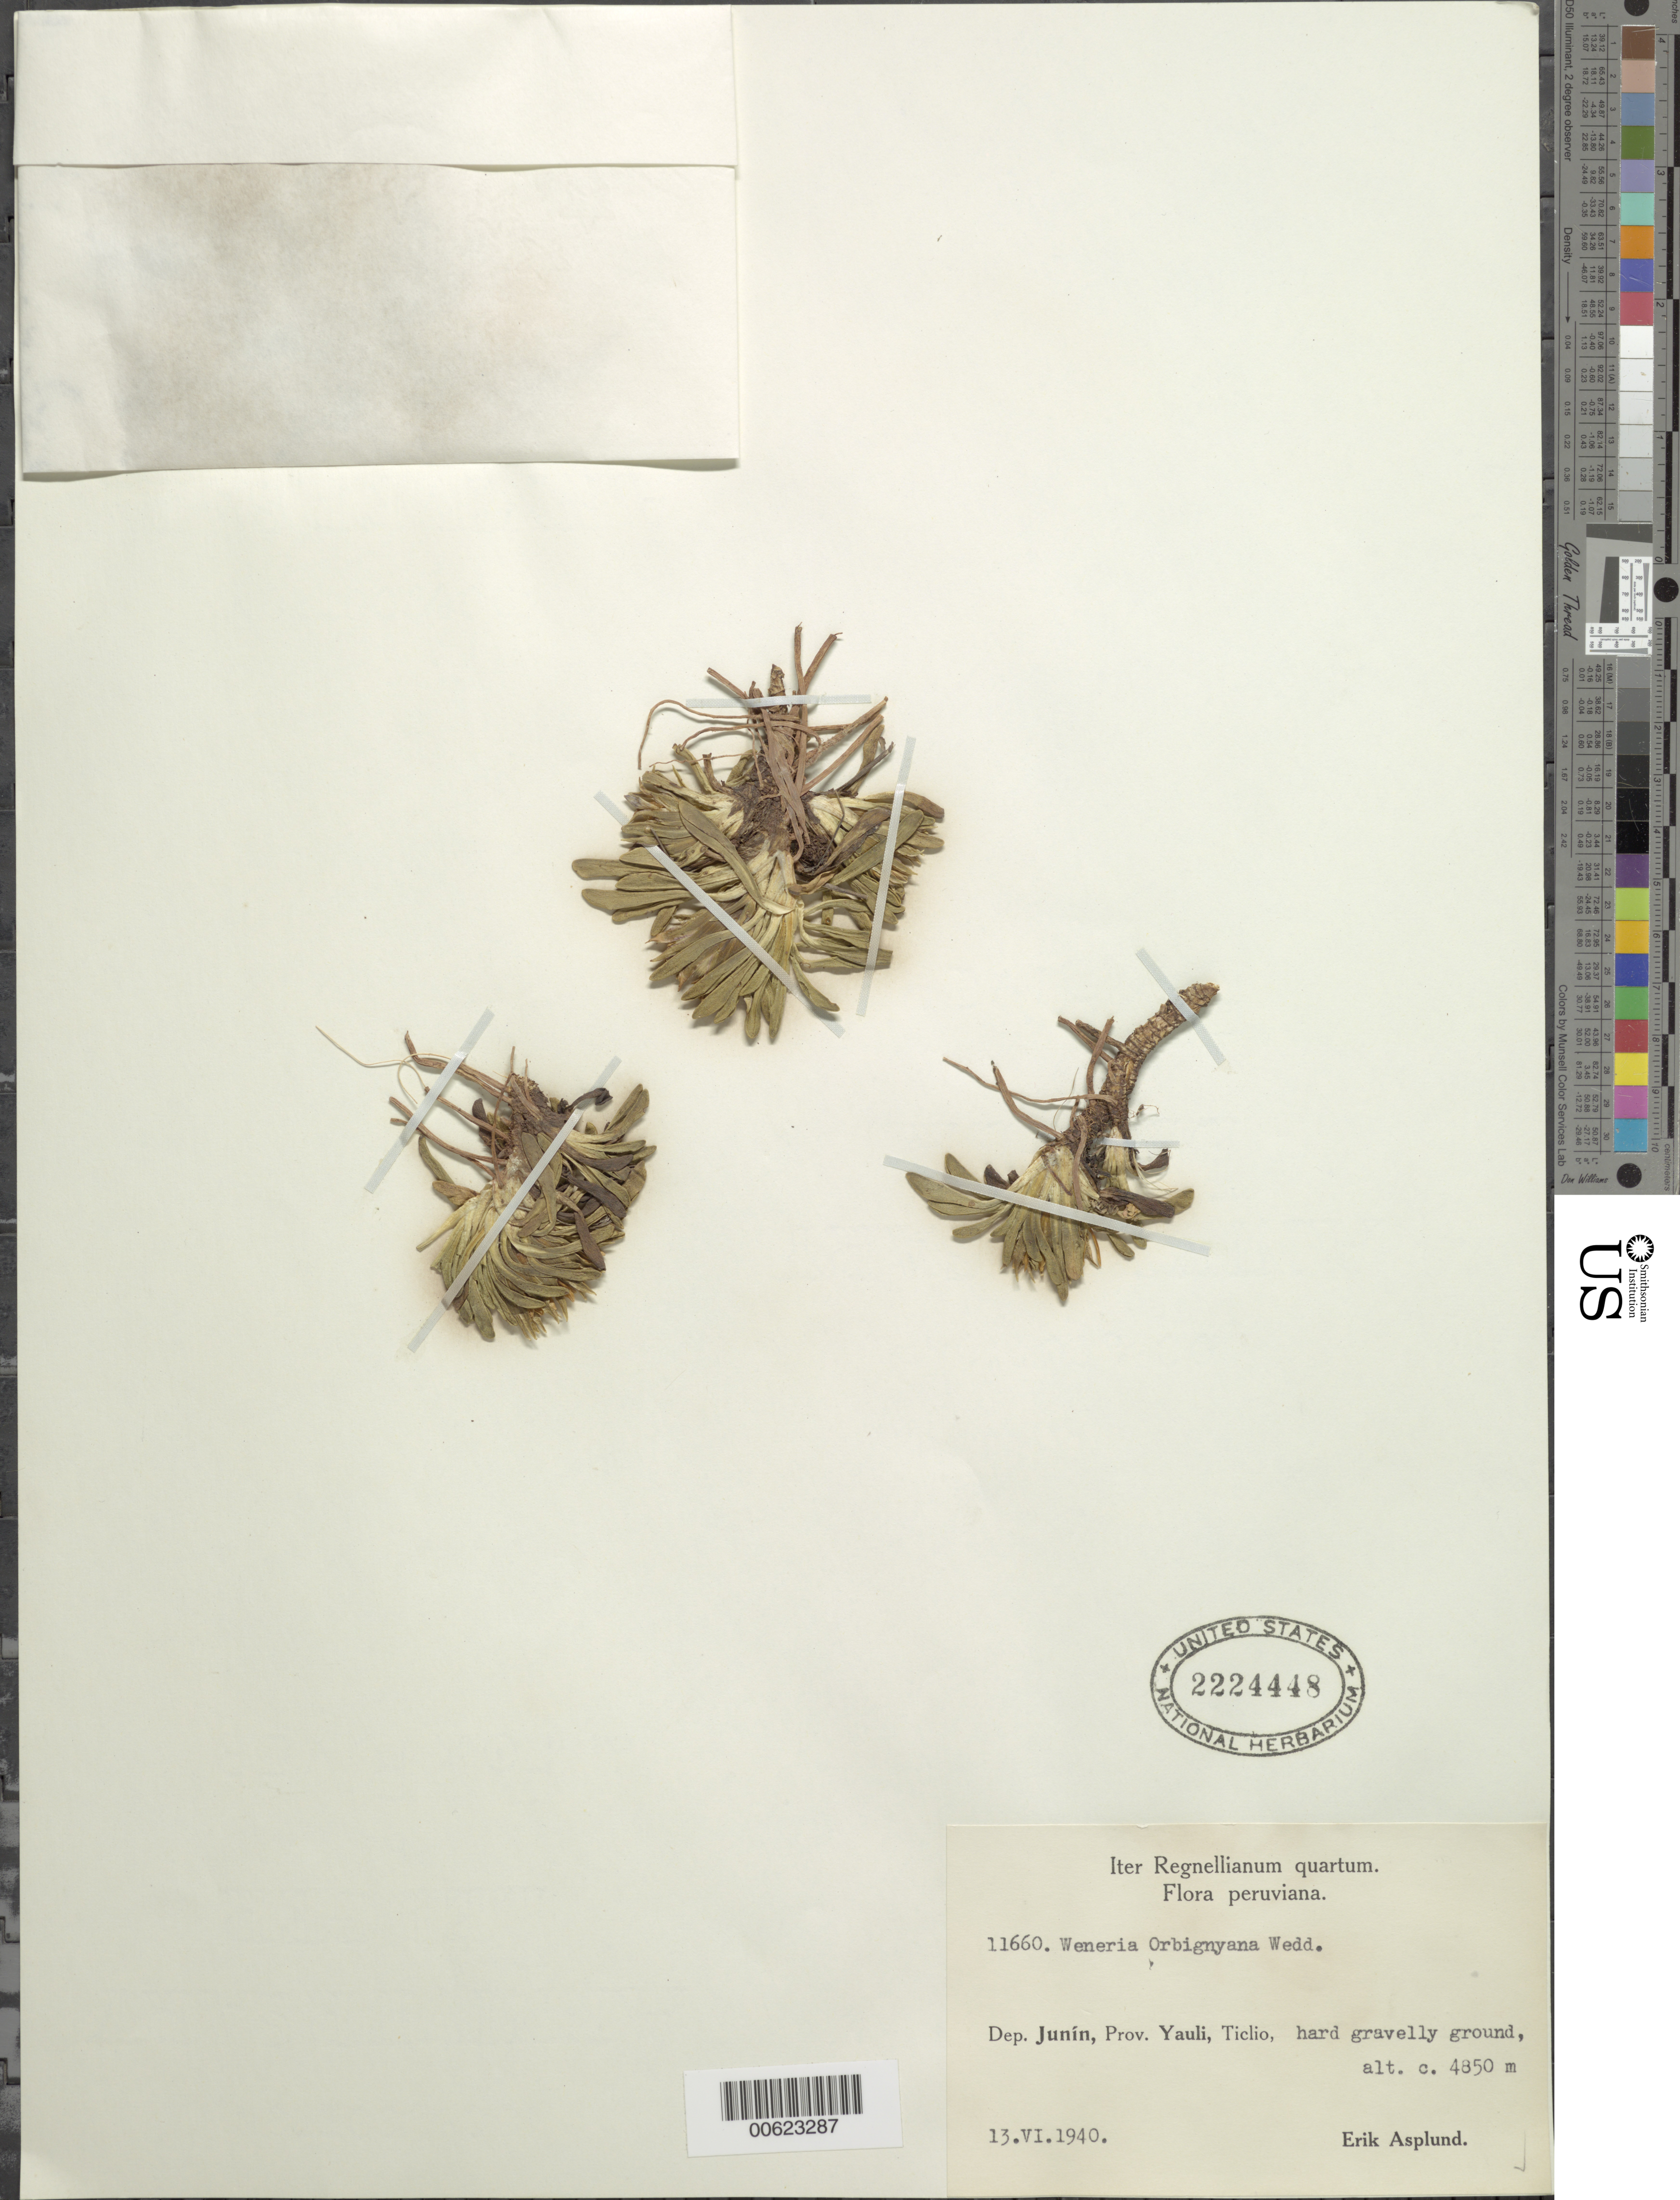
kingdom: Plantae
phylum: Tracheophyta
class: Magnoliopsida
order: Asterales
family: Asteraceae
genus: Werneria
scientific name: Werneria orbignyana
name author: Wedd.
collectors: E. Asplund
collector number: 11660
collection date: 1940-06-13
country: Peru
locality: Ticlio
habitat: Hard gravelly ground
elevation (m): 4850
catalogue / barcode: US 2224448